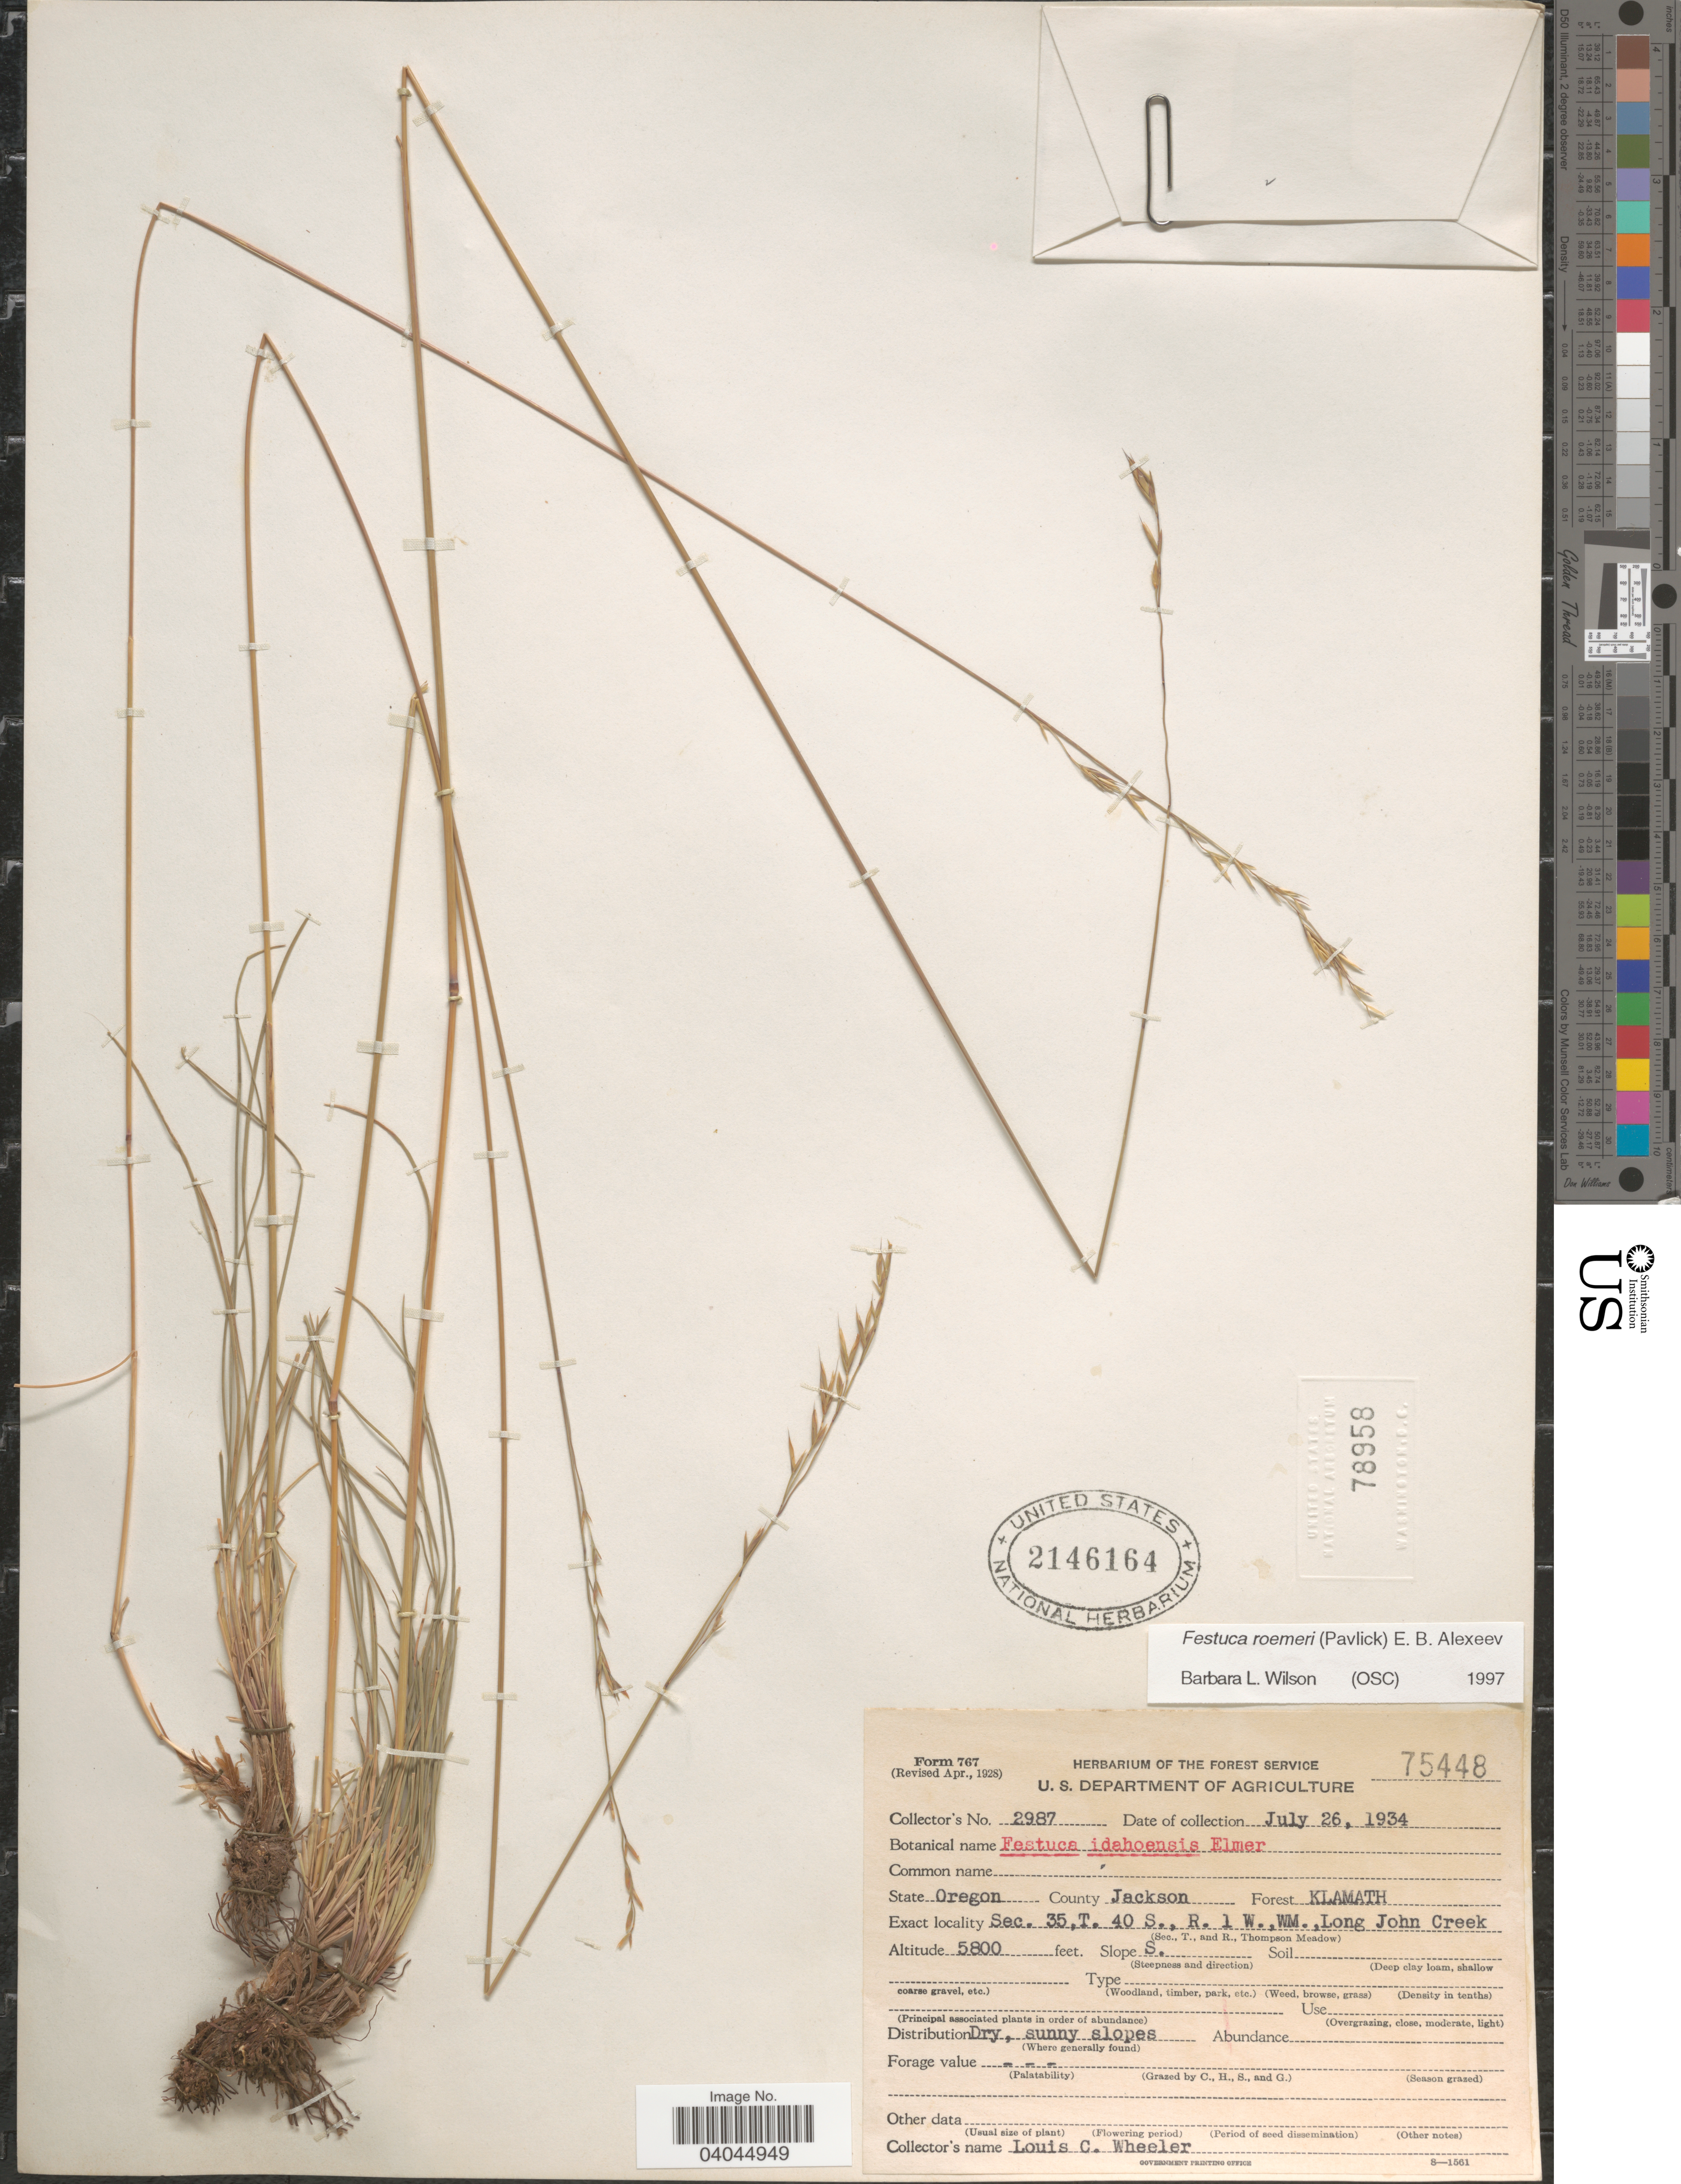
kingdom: Plantae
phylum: Tracheophyta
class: Liliopsida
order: Poales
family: Poaceae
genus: Festuca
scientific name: Festuca roemeri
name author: (Pavlick) E.B. Alexeev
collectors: L. C. Wheeler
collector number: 2987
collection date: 1934-07-26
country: United States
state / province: Oregon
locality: County Jackson. Forest Klamath. Sec. 35, T.40S., R.1W., WM., Long John Creek. Slope S.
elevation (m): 1768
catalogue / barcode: US 2146164